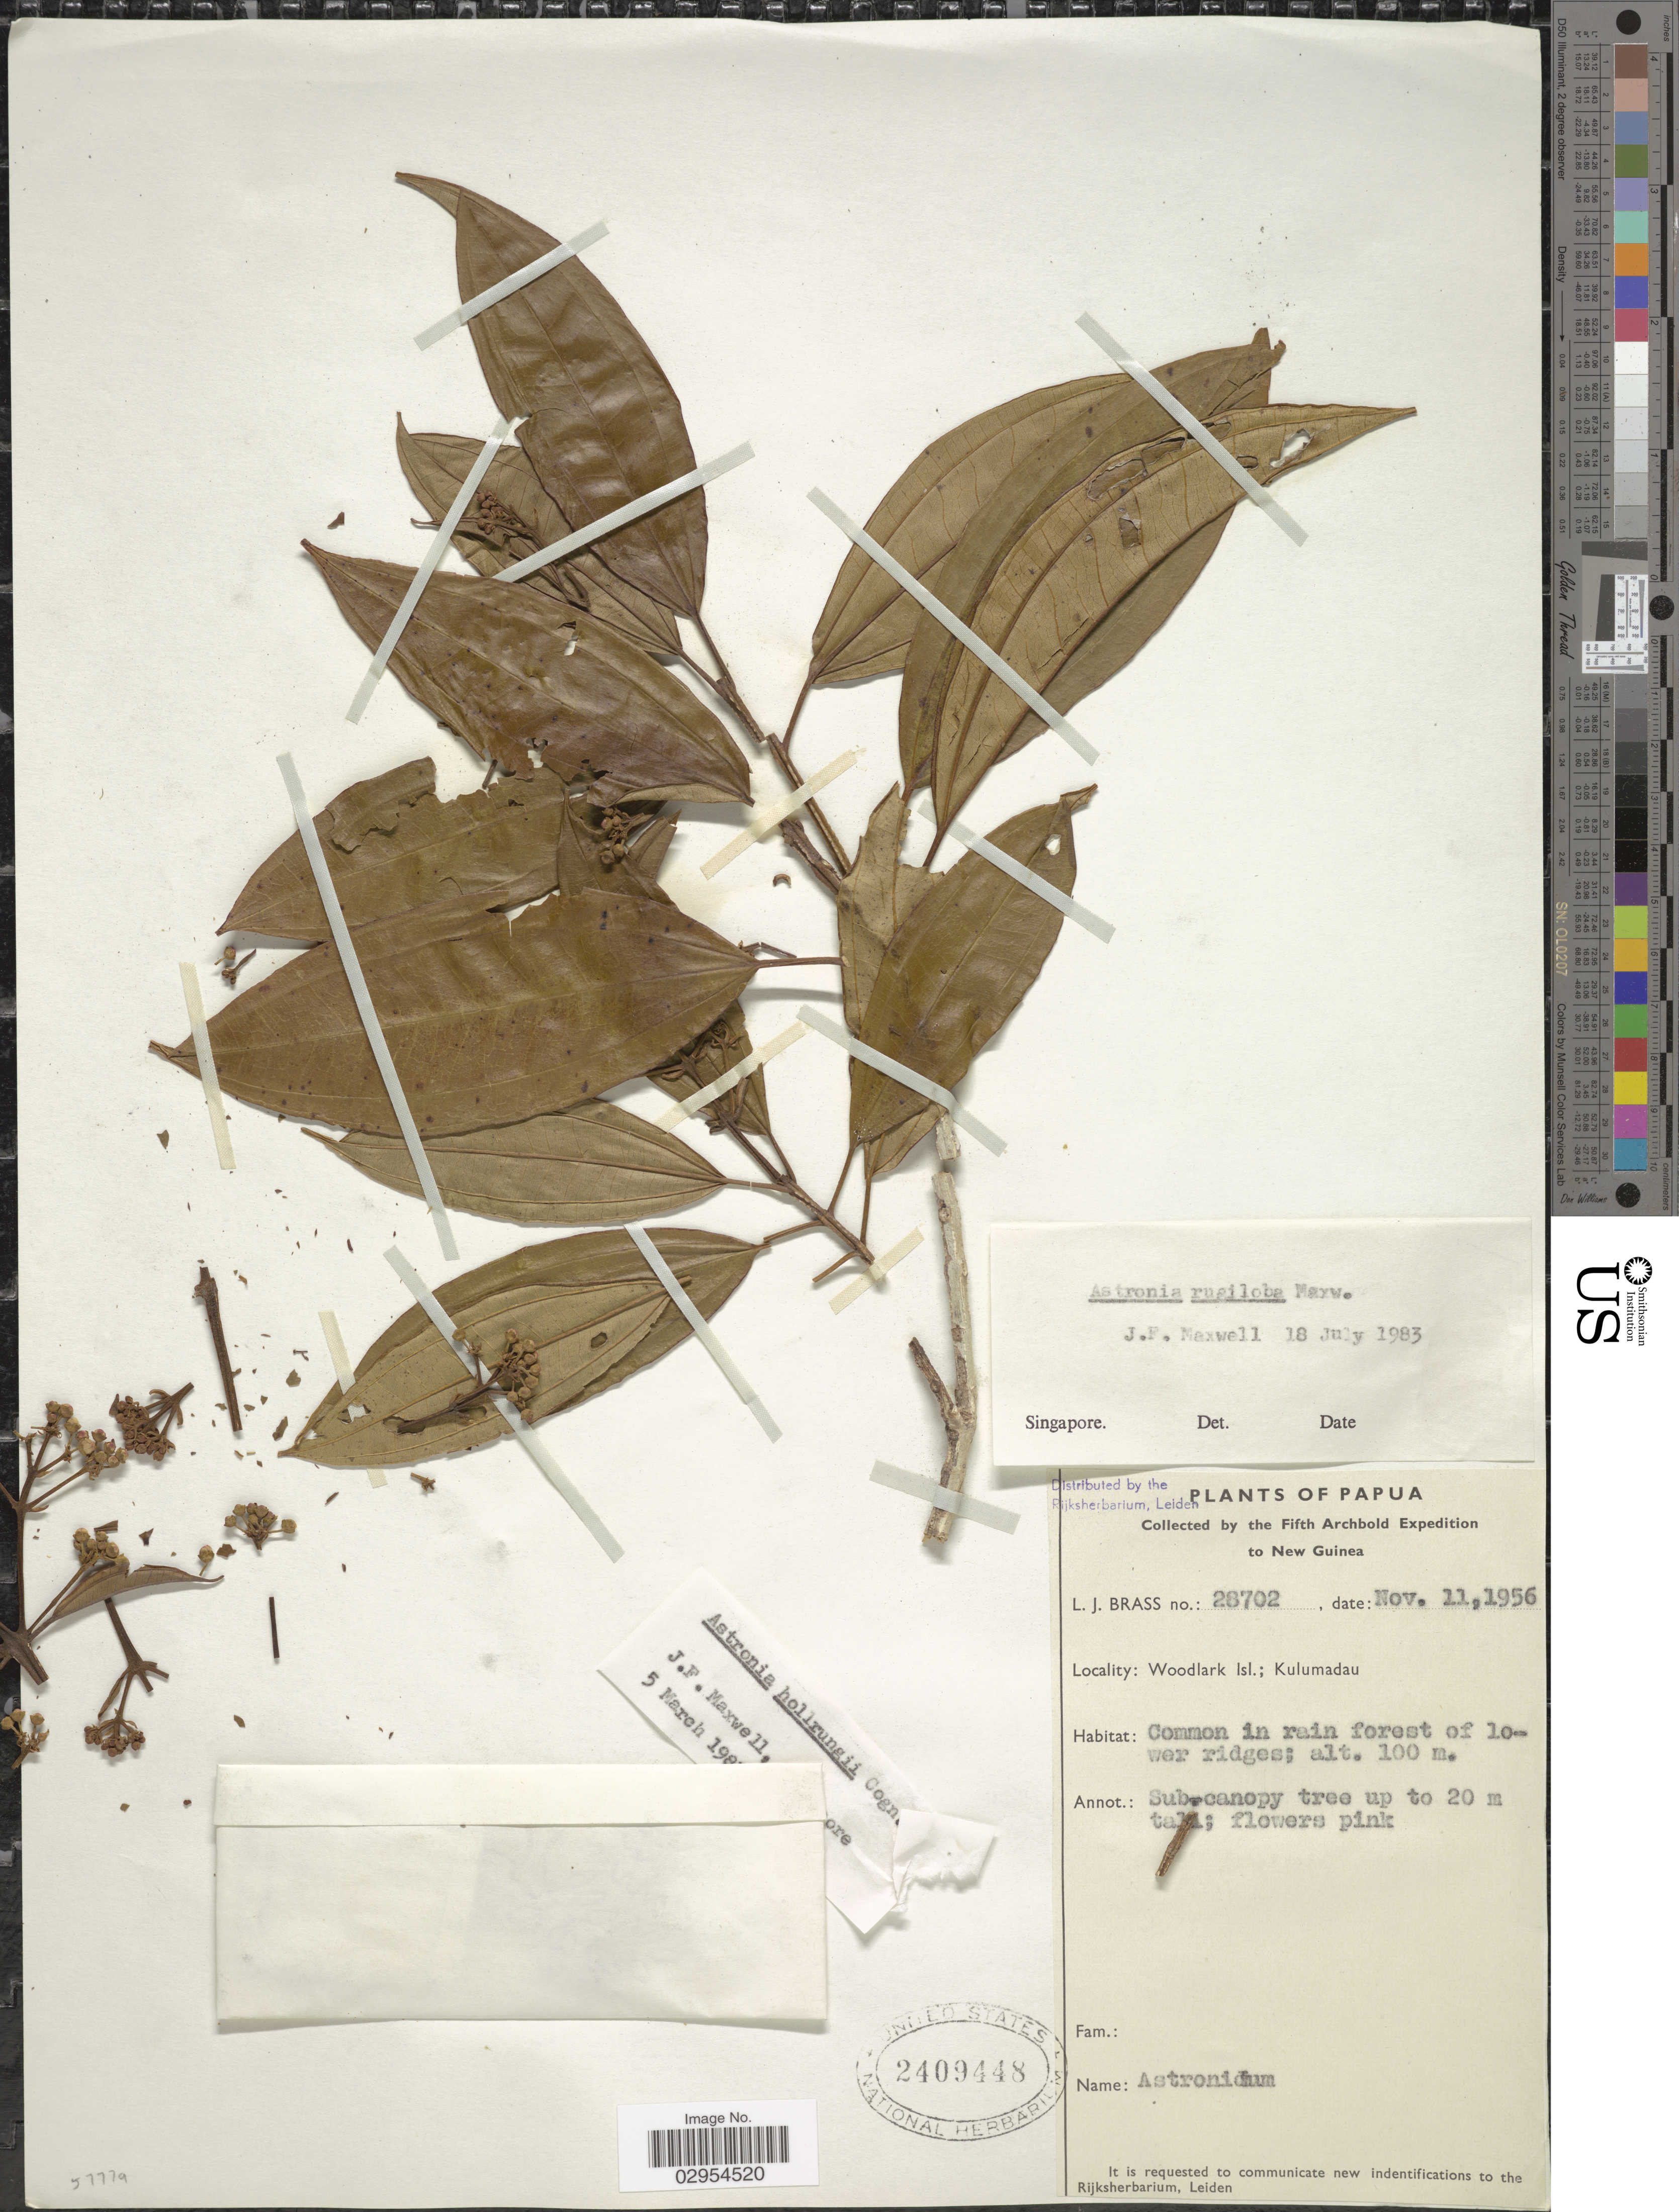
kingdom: Plantae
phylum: Tracheophyta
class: Magnoliopsida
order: Myrtales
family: Melastomataceae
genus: Astronia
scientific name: Astronia rugata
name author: J.F. Maxwell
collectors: L. J. Brass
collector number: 28702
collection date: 1956-11-11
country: Papua New Guinea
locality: New Guinea. Woodlark Isl.; Kulumadau.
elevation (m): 100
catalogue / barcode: US 2409448